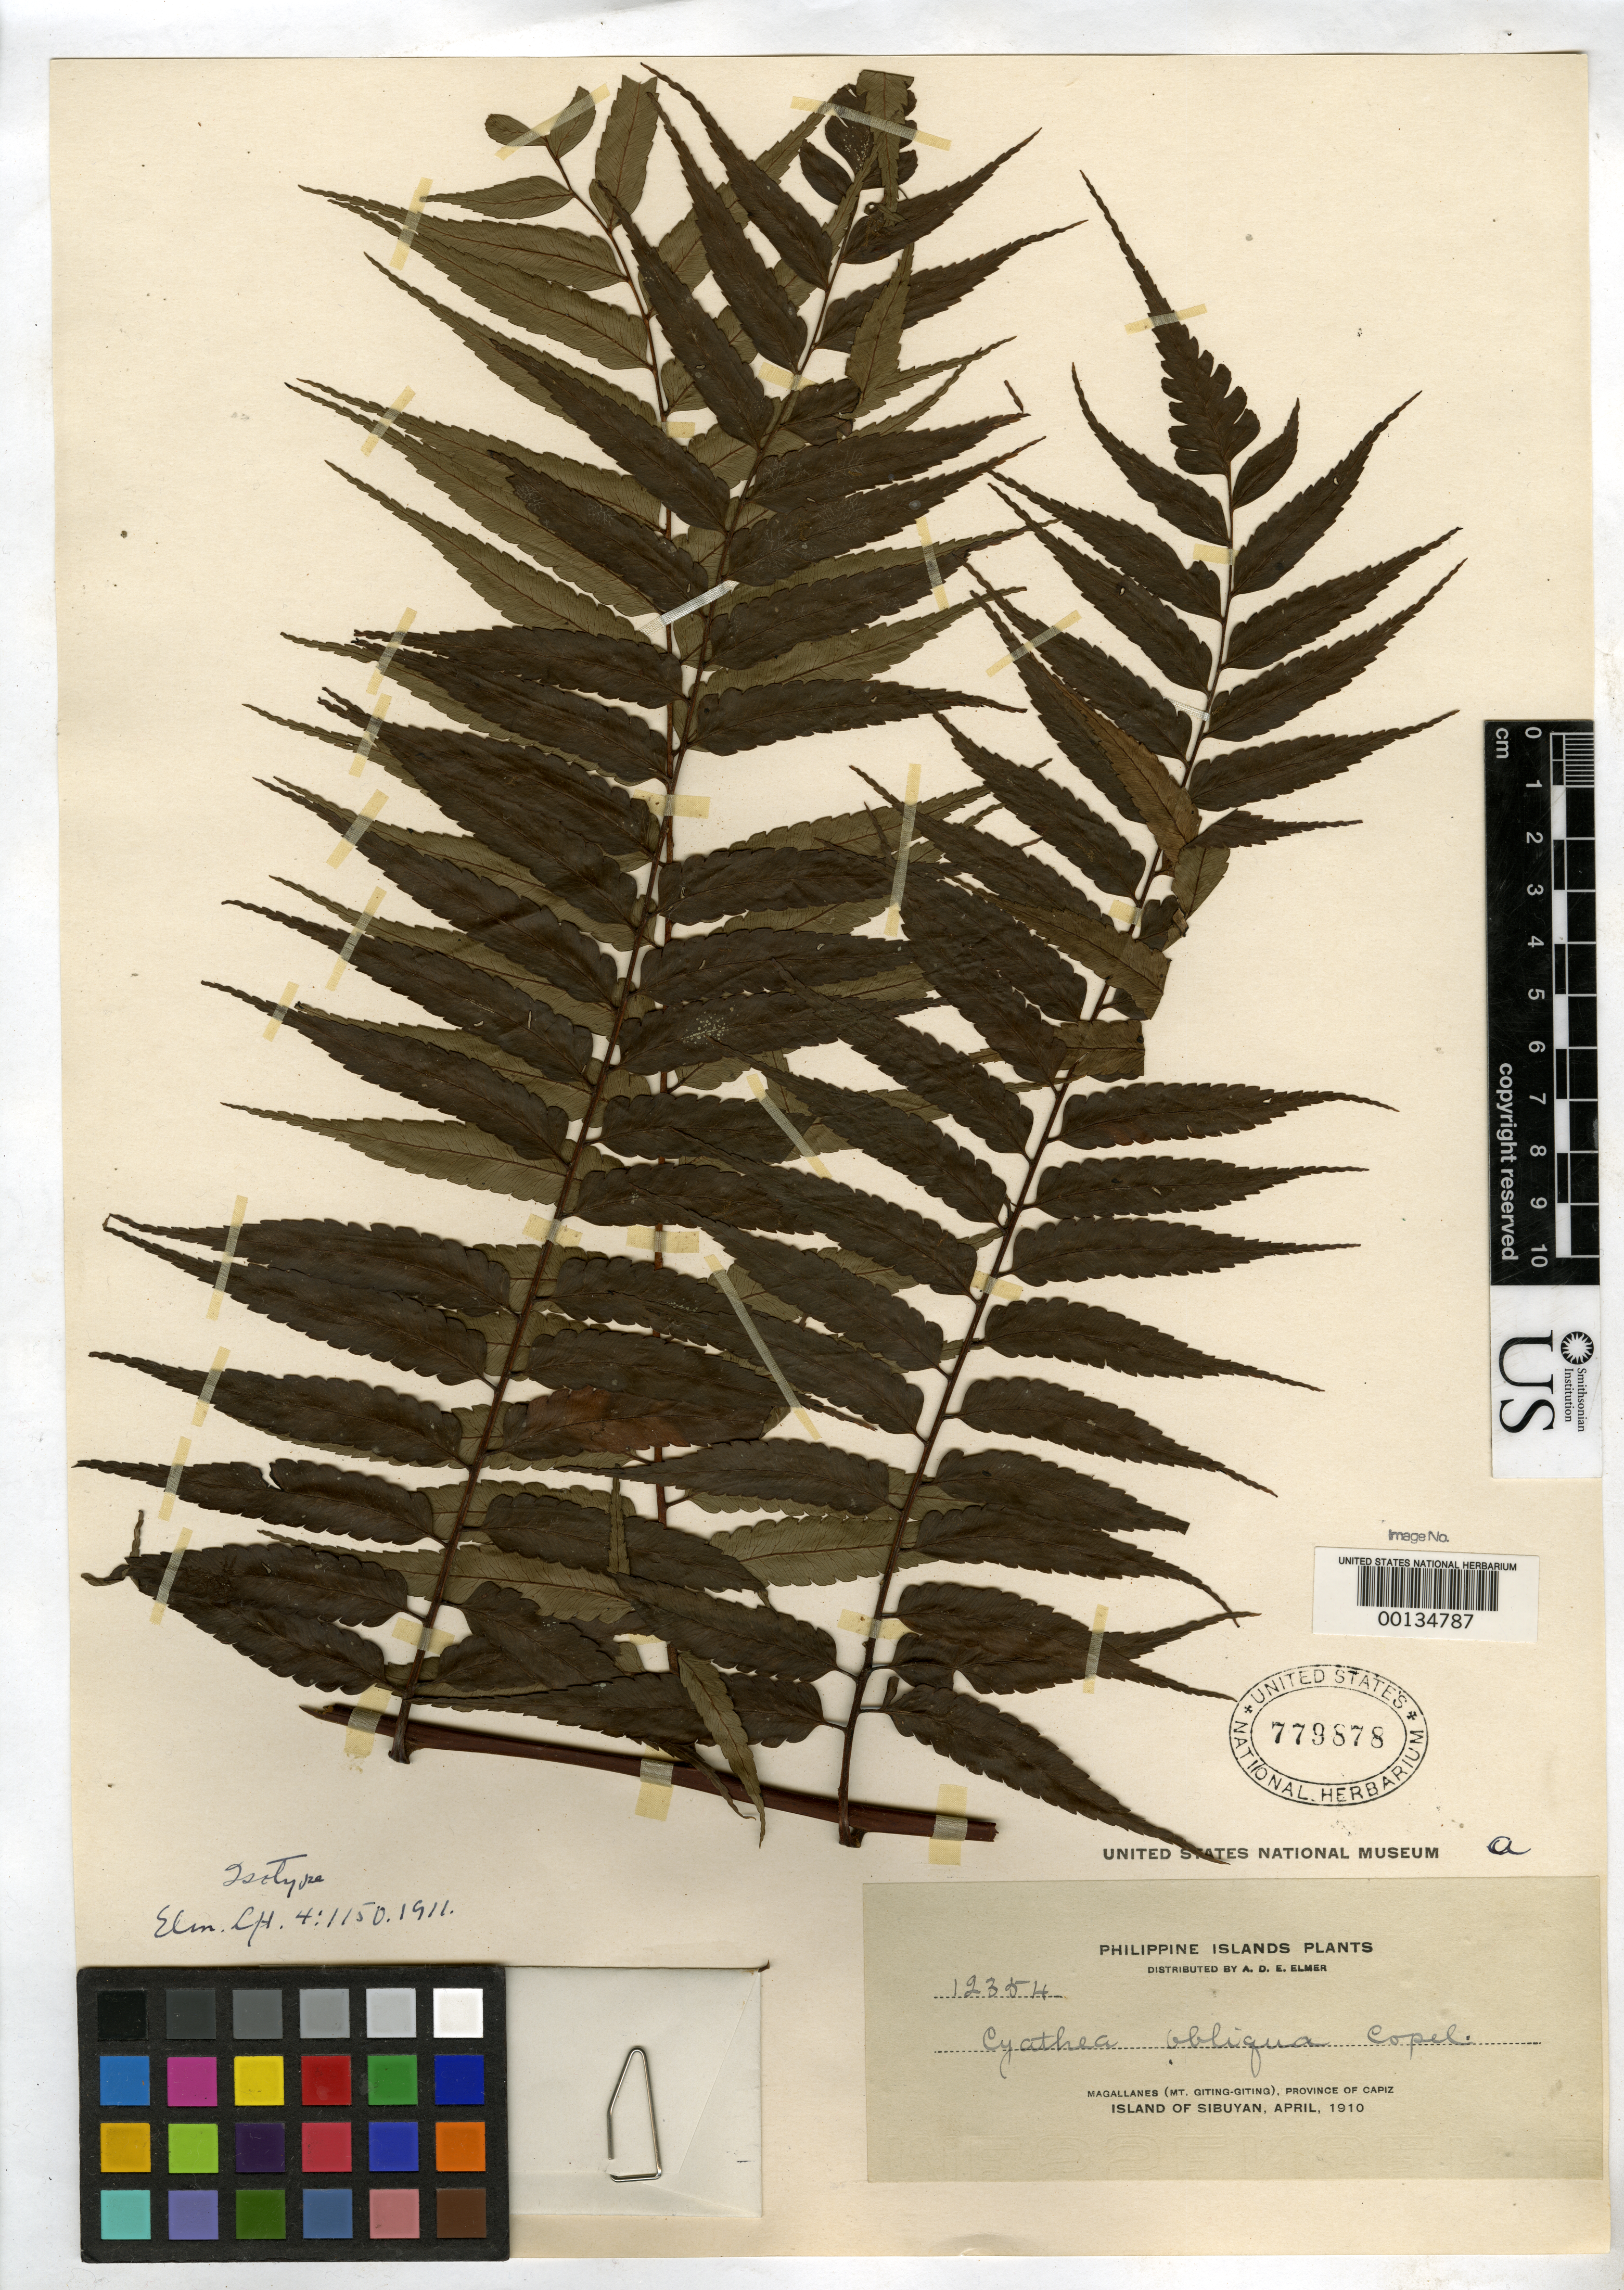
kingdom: Plantae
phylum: Tracheophyta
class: Polypodiopsida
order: Cyatheales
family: Cyatheaceae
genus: Cyathea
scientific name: Cyathea obliqua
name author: Copel. in Elmer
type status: Isotype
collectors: A. D. E. Elmer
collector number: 12354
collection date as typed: Apr 1910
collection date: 1910-04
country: Philippines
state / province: Mimaropa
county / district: Romblon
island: Sibuyan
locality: Magallanes (Mt. Giting-Giting), Province of Capiz, Island of Sibuyan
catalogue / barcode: US 779878